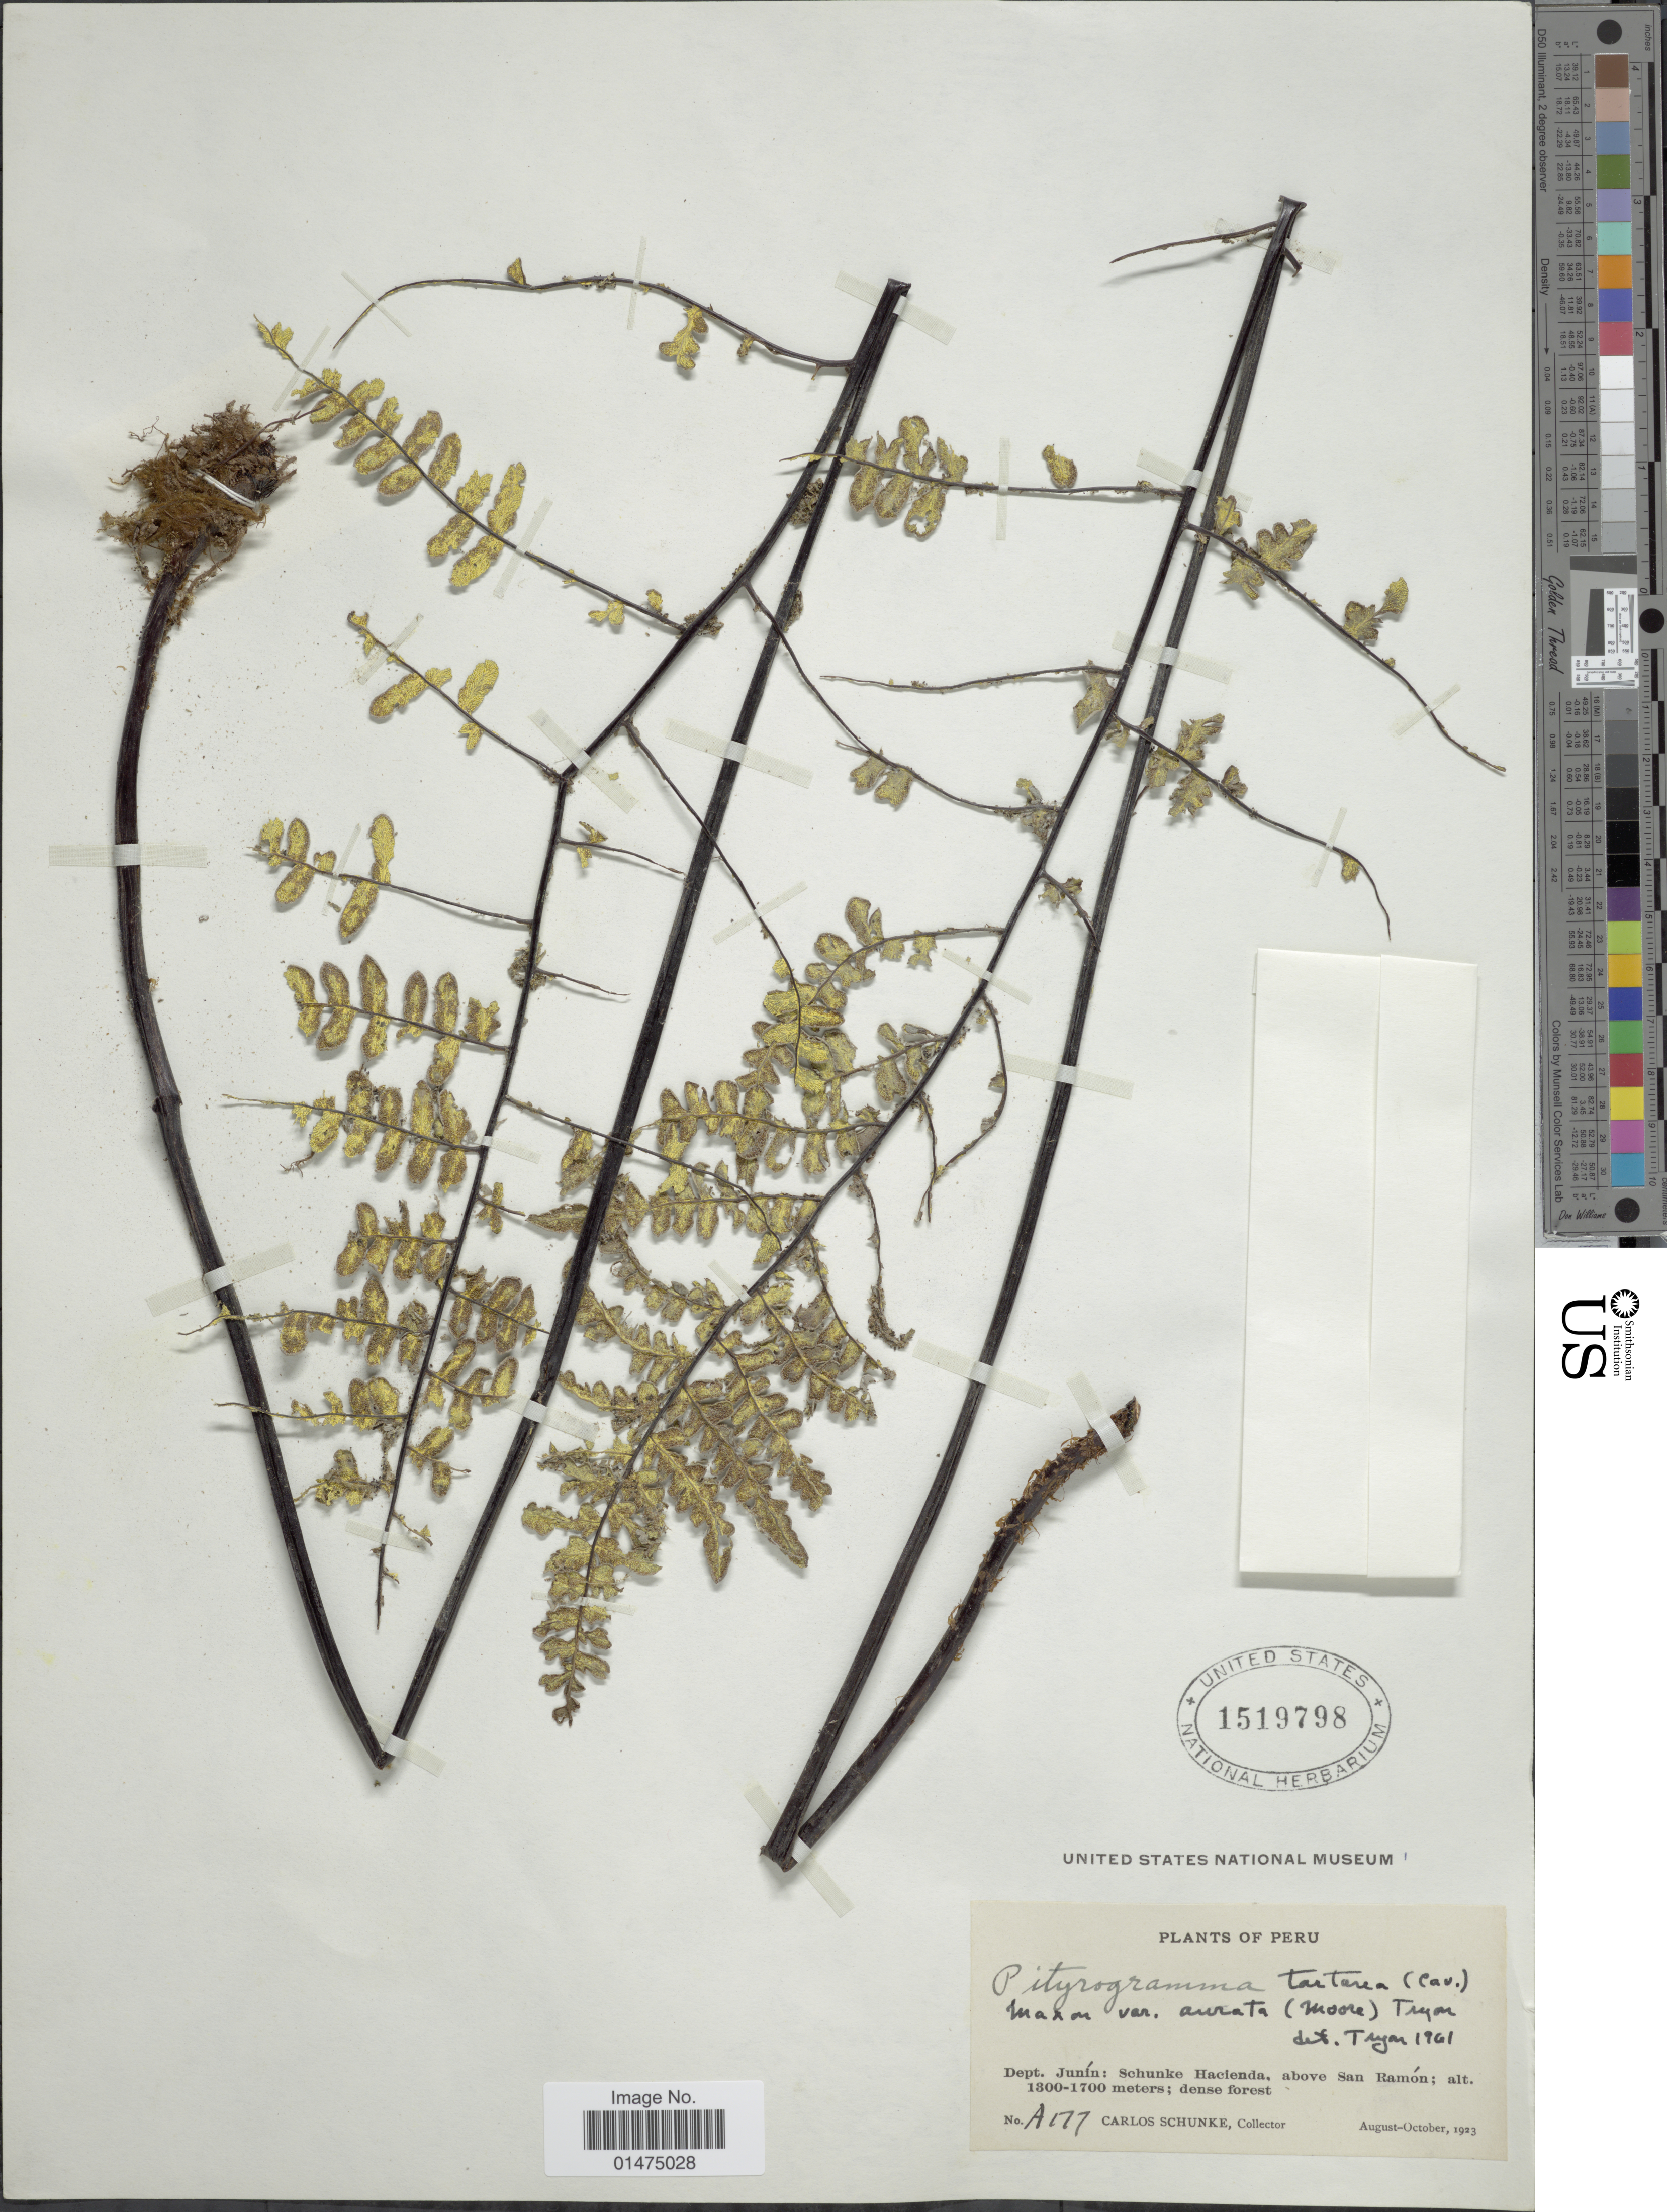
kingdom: Plantae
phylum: Tracheophyta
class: Polypodiopsida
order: Polypodiales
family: Pteridaceae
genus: Pityrogramma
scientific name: Pityrogramma ebenea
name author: (L.) Proctor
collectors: C. Schunke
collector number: A177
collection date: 1923-08/1923-10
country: Peru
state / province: Junín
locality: Peru, Depy. Junin: Schunke Hacienda, above San Ramon.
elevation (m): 1300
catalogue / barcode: US 1519798